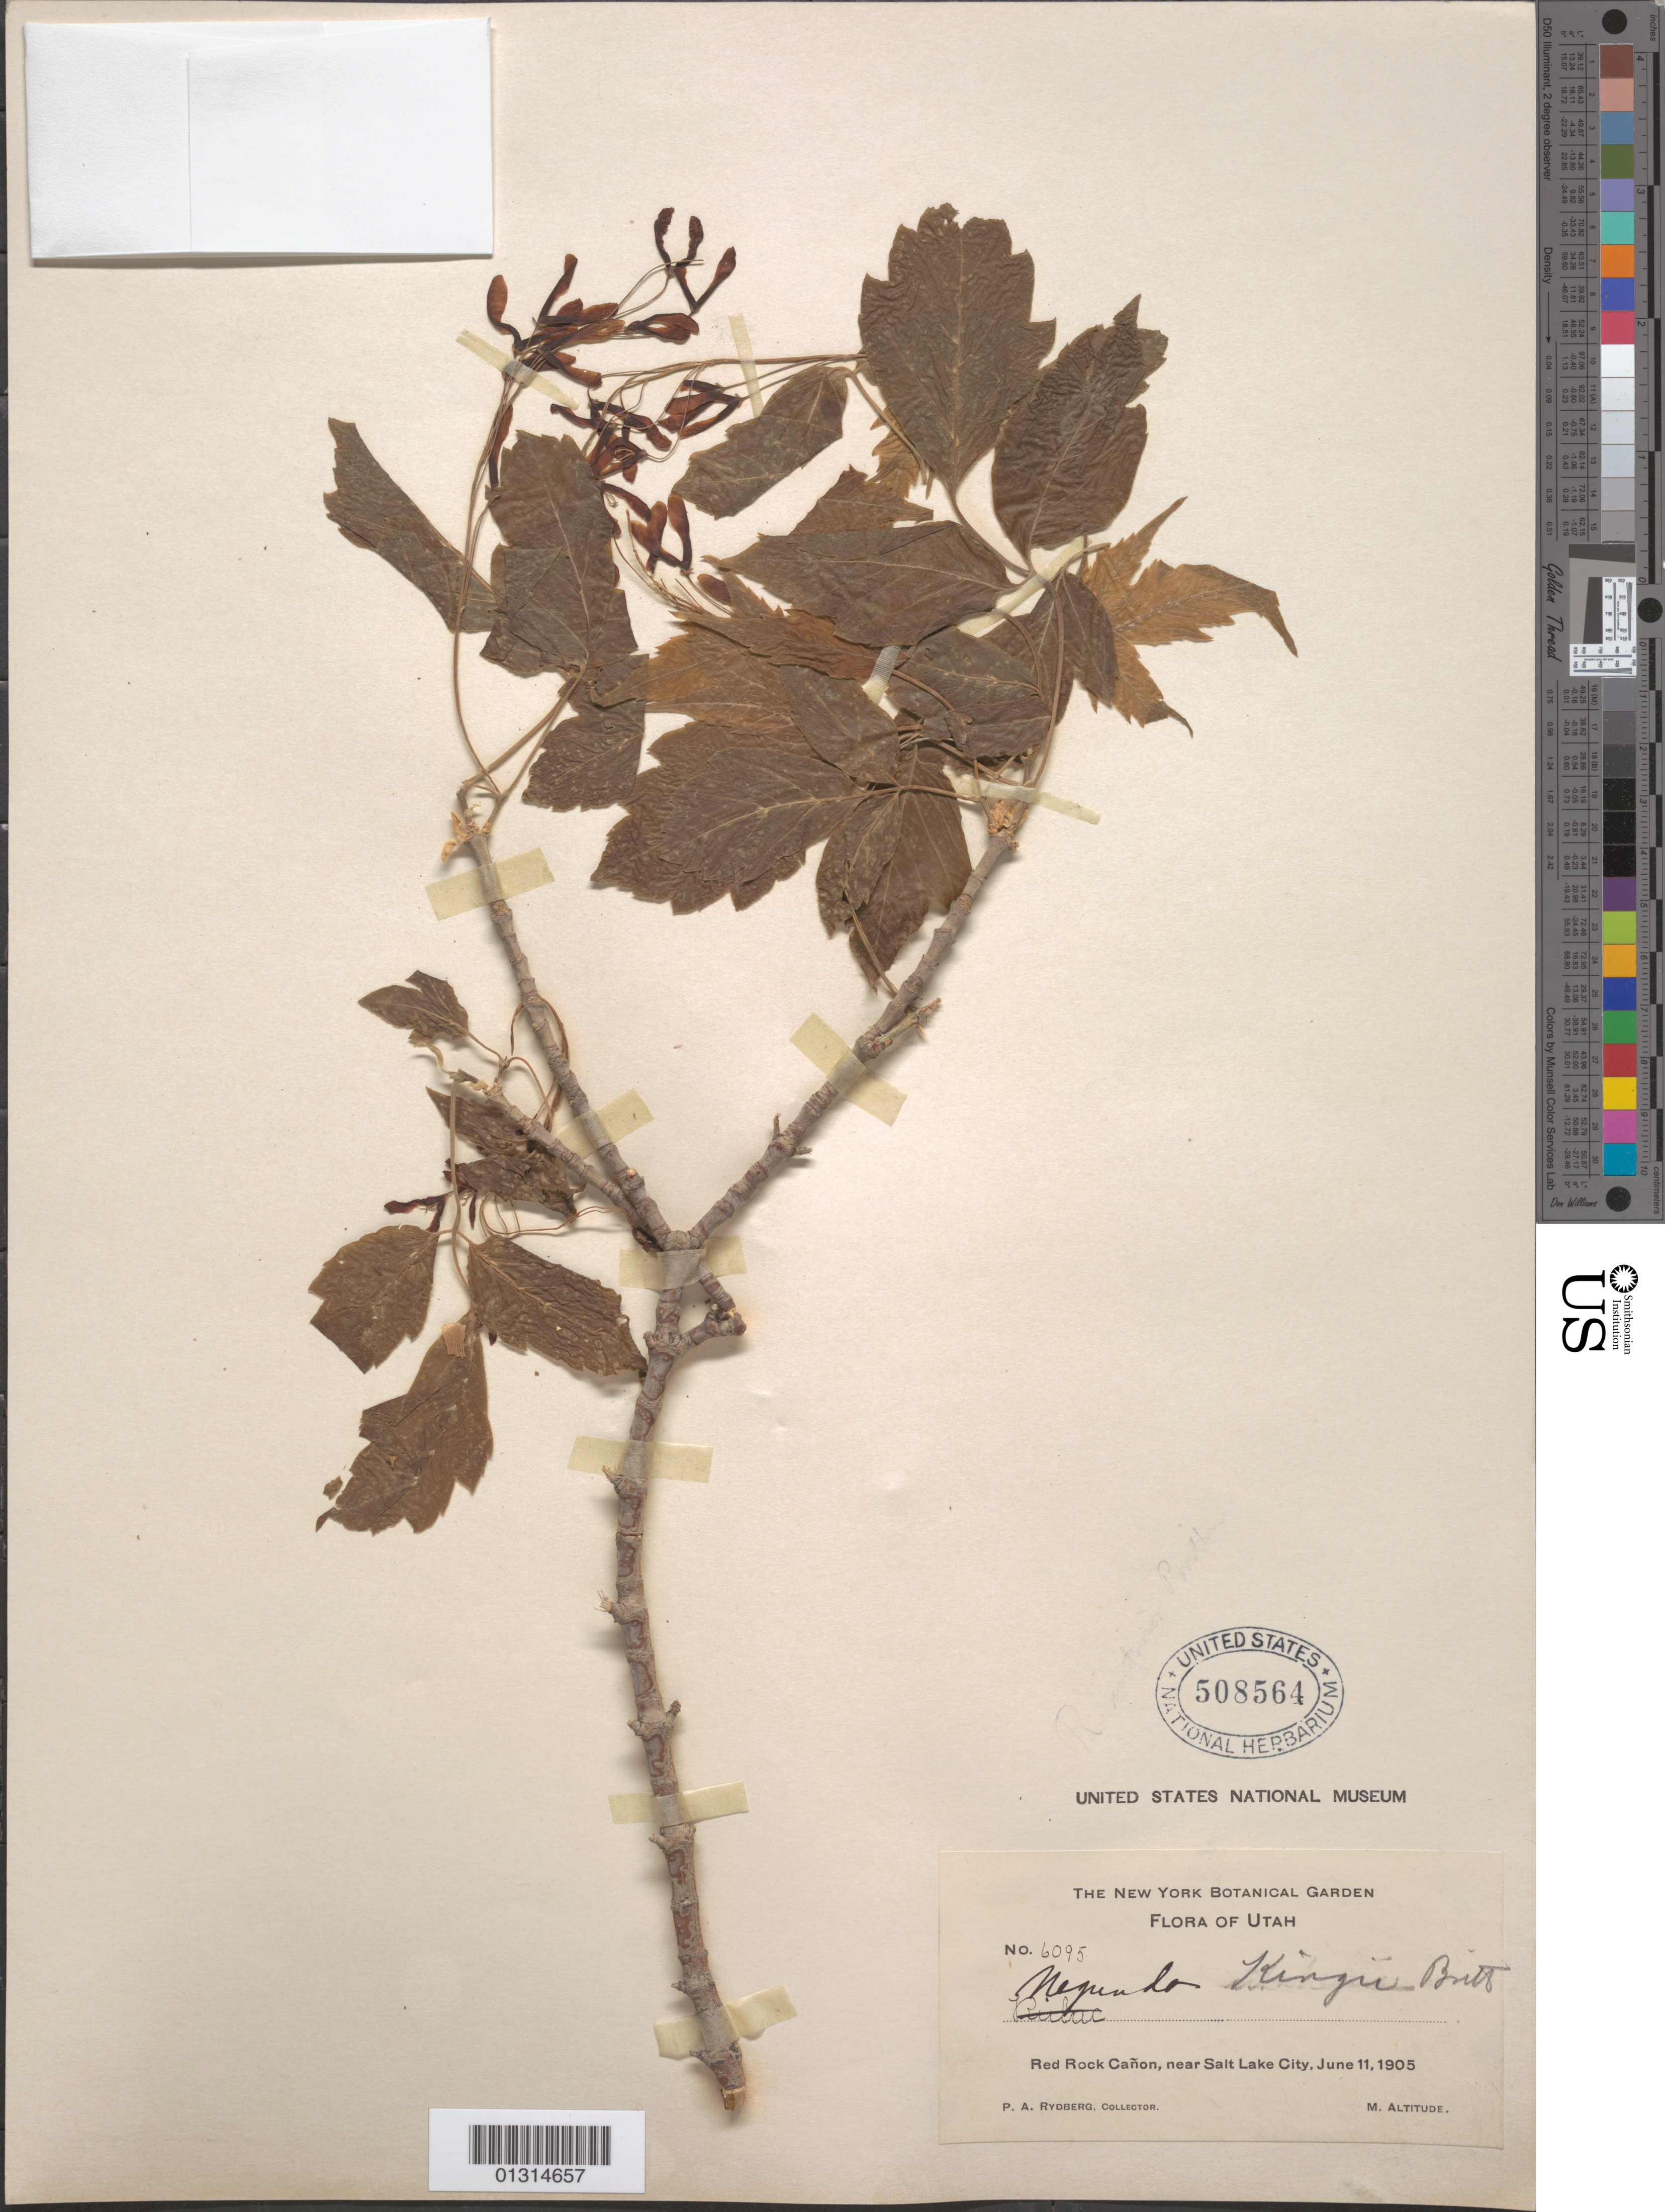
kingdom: Plantae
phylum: Tracheophyta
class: Magnoliopsida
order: Sapindales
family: Sapindaceae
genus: Acer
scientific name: Acer negundo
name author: L.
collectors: P. A. Rydberg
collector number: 6095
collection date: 1905-06-11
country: United States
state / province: Utah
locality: Red Rock Cañon, near Salt Lake City.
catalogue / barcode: US 508564